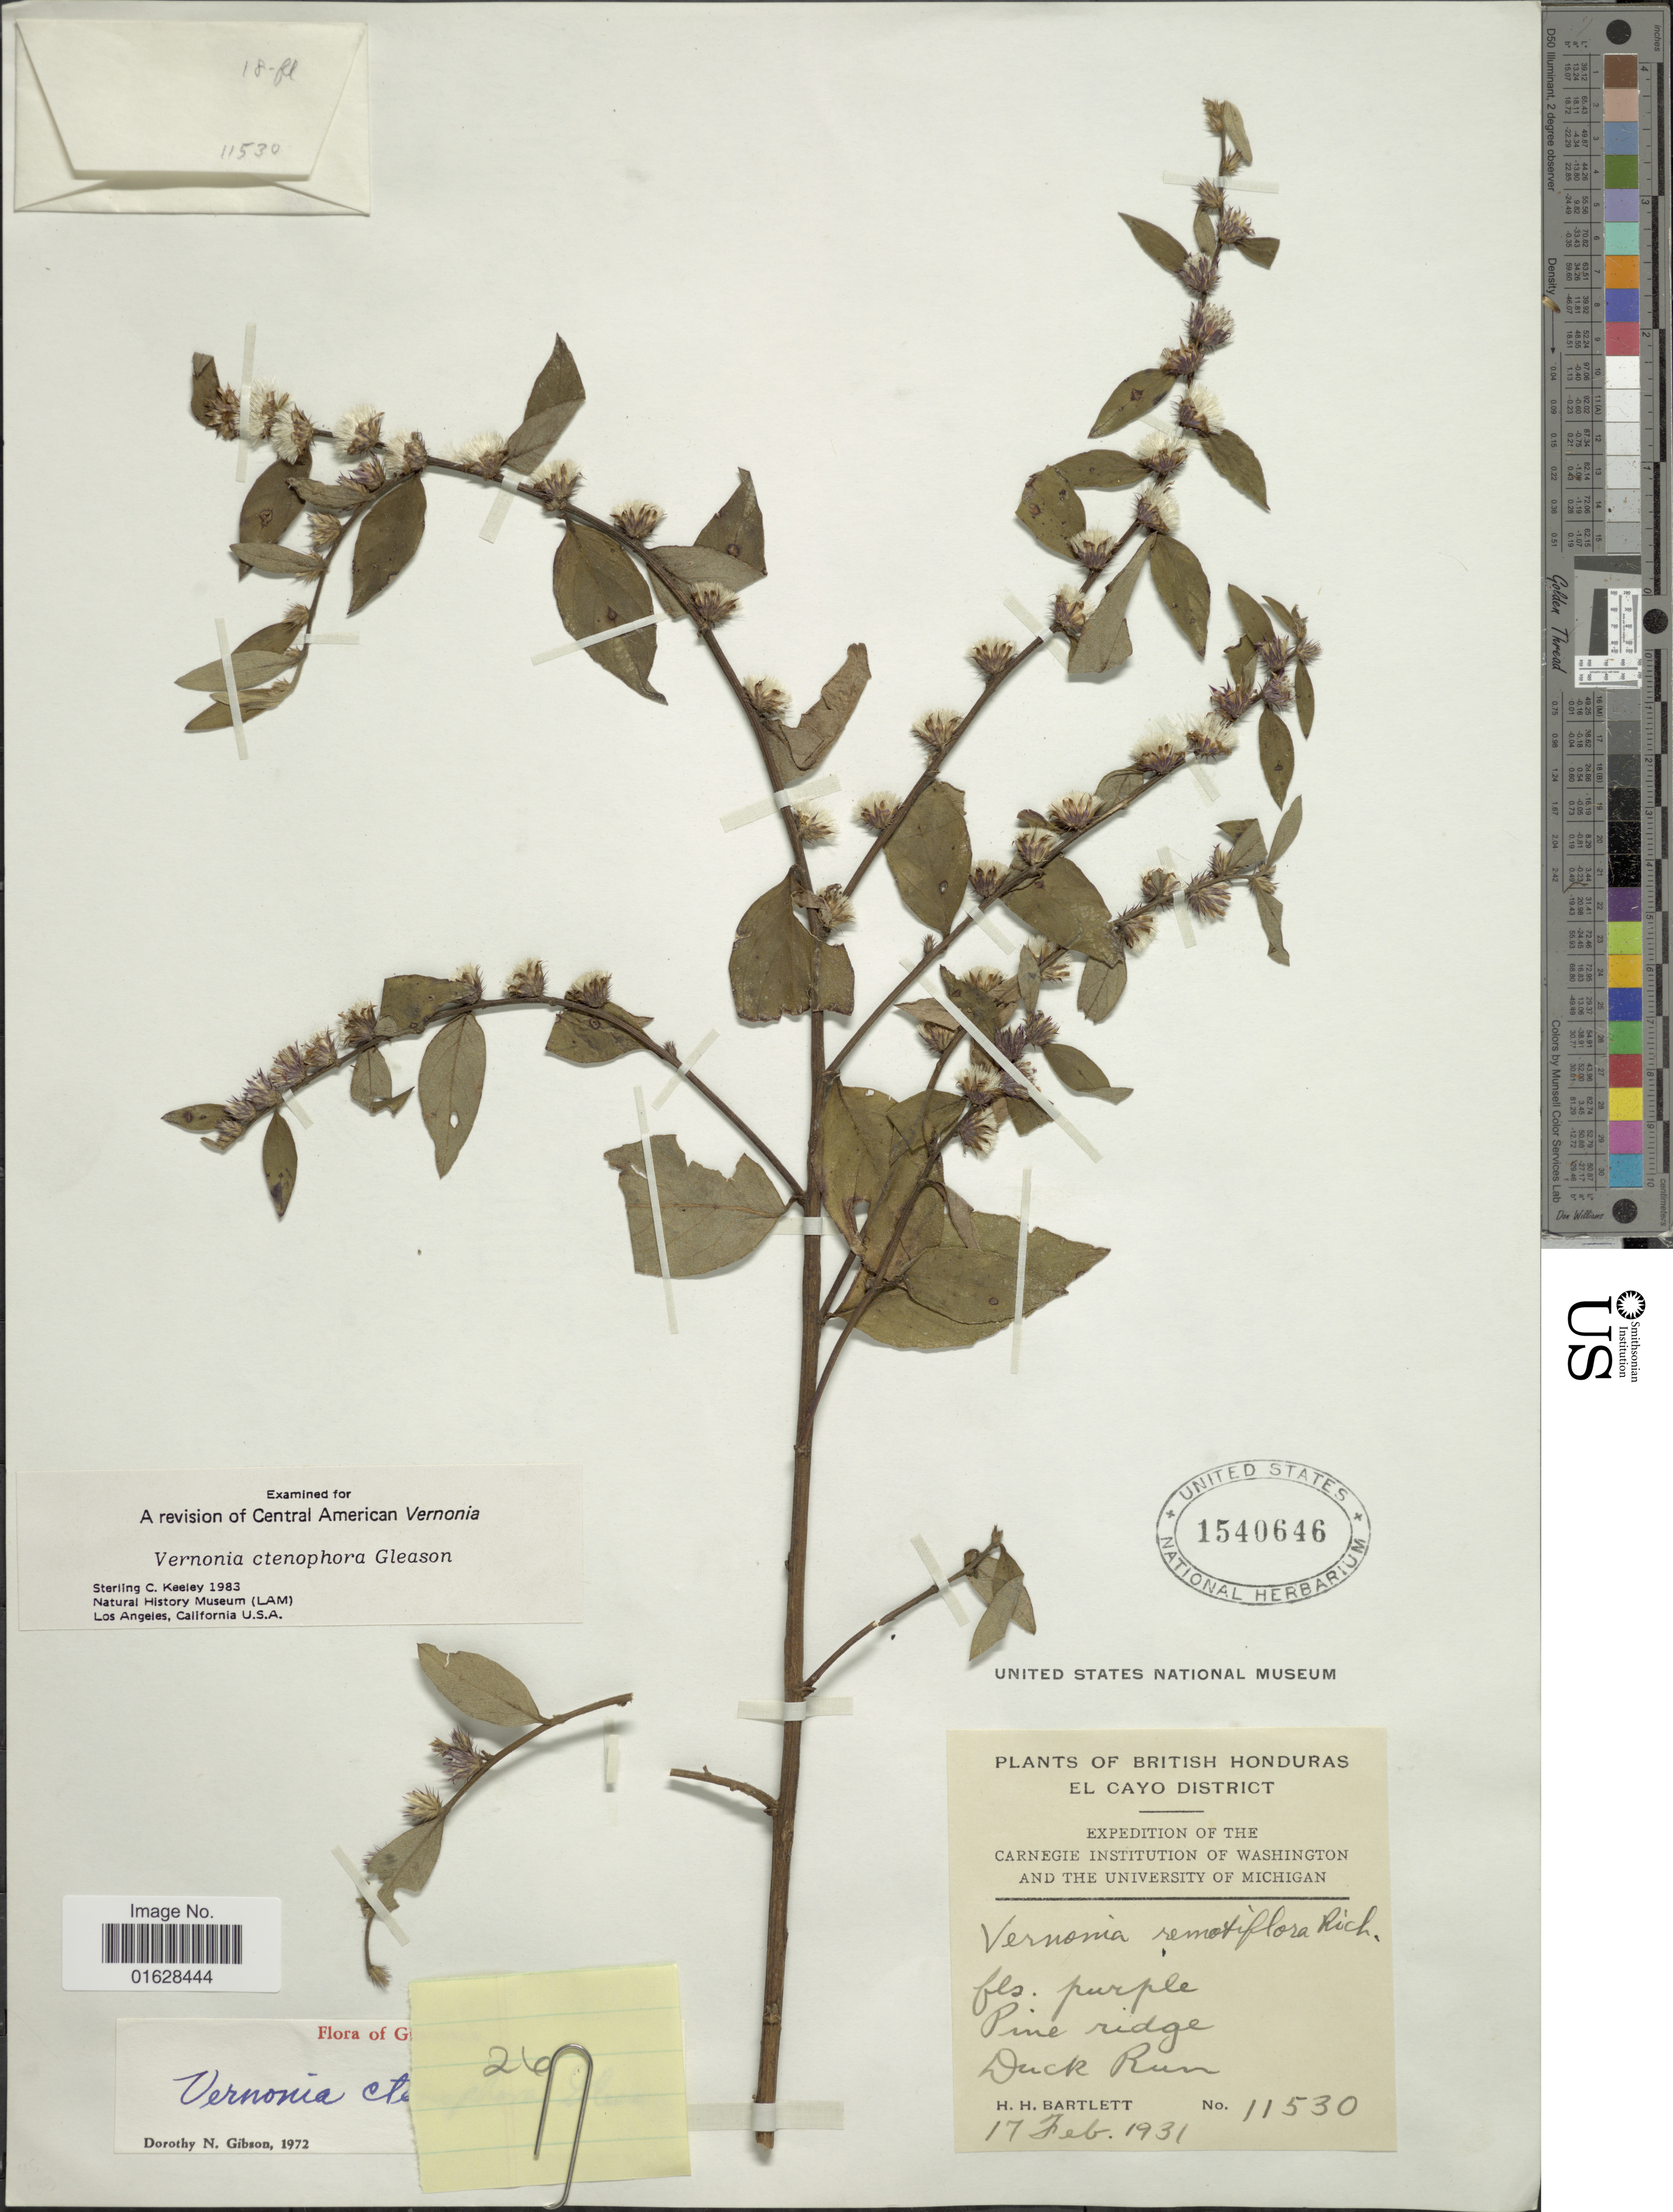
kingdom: Plantae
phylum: Tracheophyta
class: Magnoliopsida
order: Asterales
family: Asteraceae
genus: Lepidaploa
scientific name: Lepidaploa uniflora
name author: (Mill.) H. Rob.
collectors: H. H. Bartlett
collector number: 11530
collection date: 1931-02-17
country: Belize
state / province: Cayo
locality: British Honduras, El Cayo District, Duck Run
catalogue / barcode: US 1540646